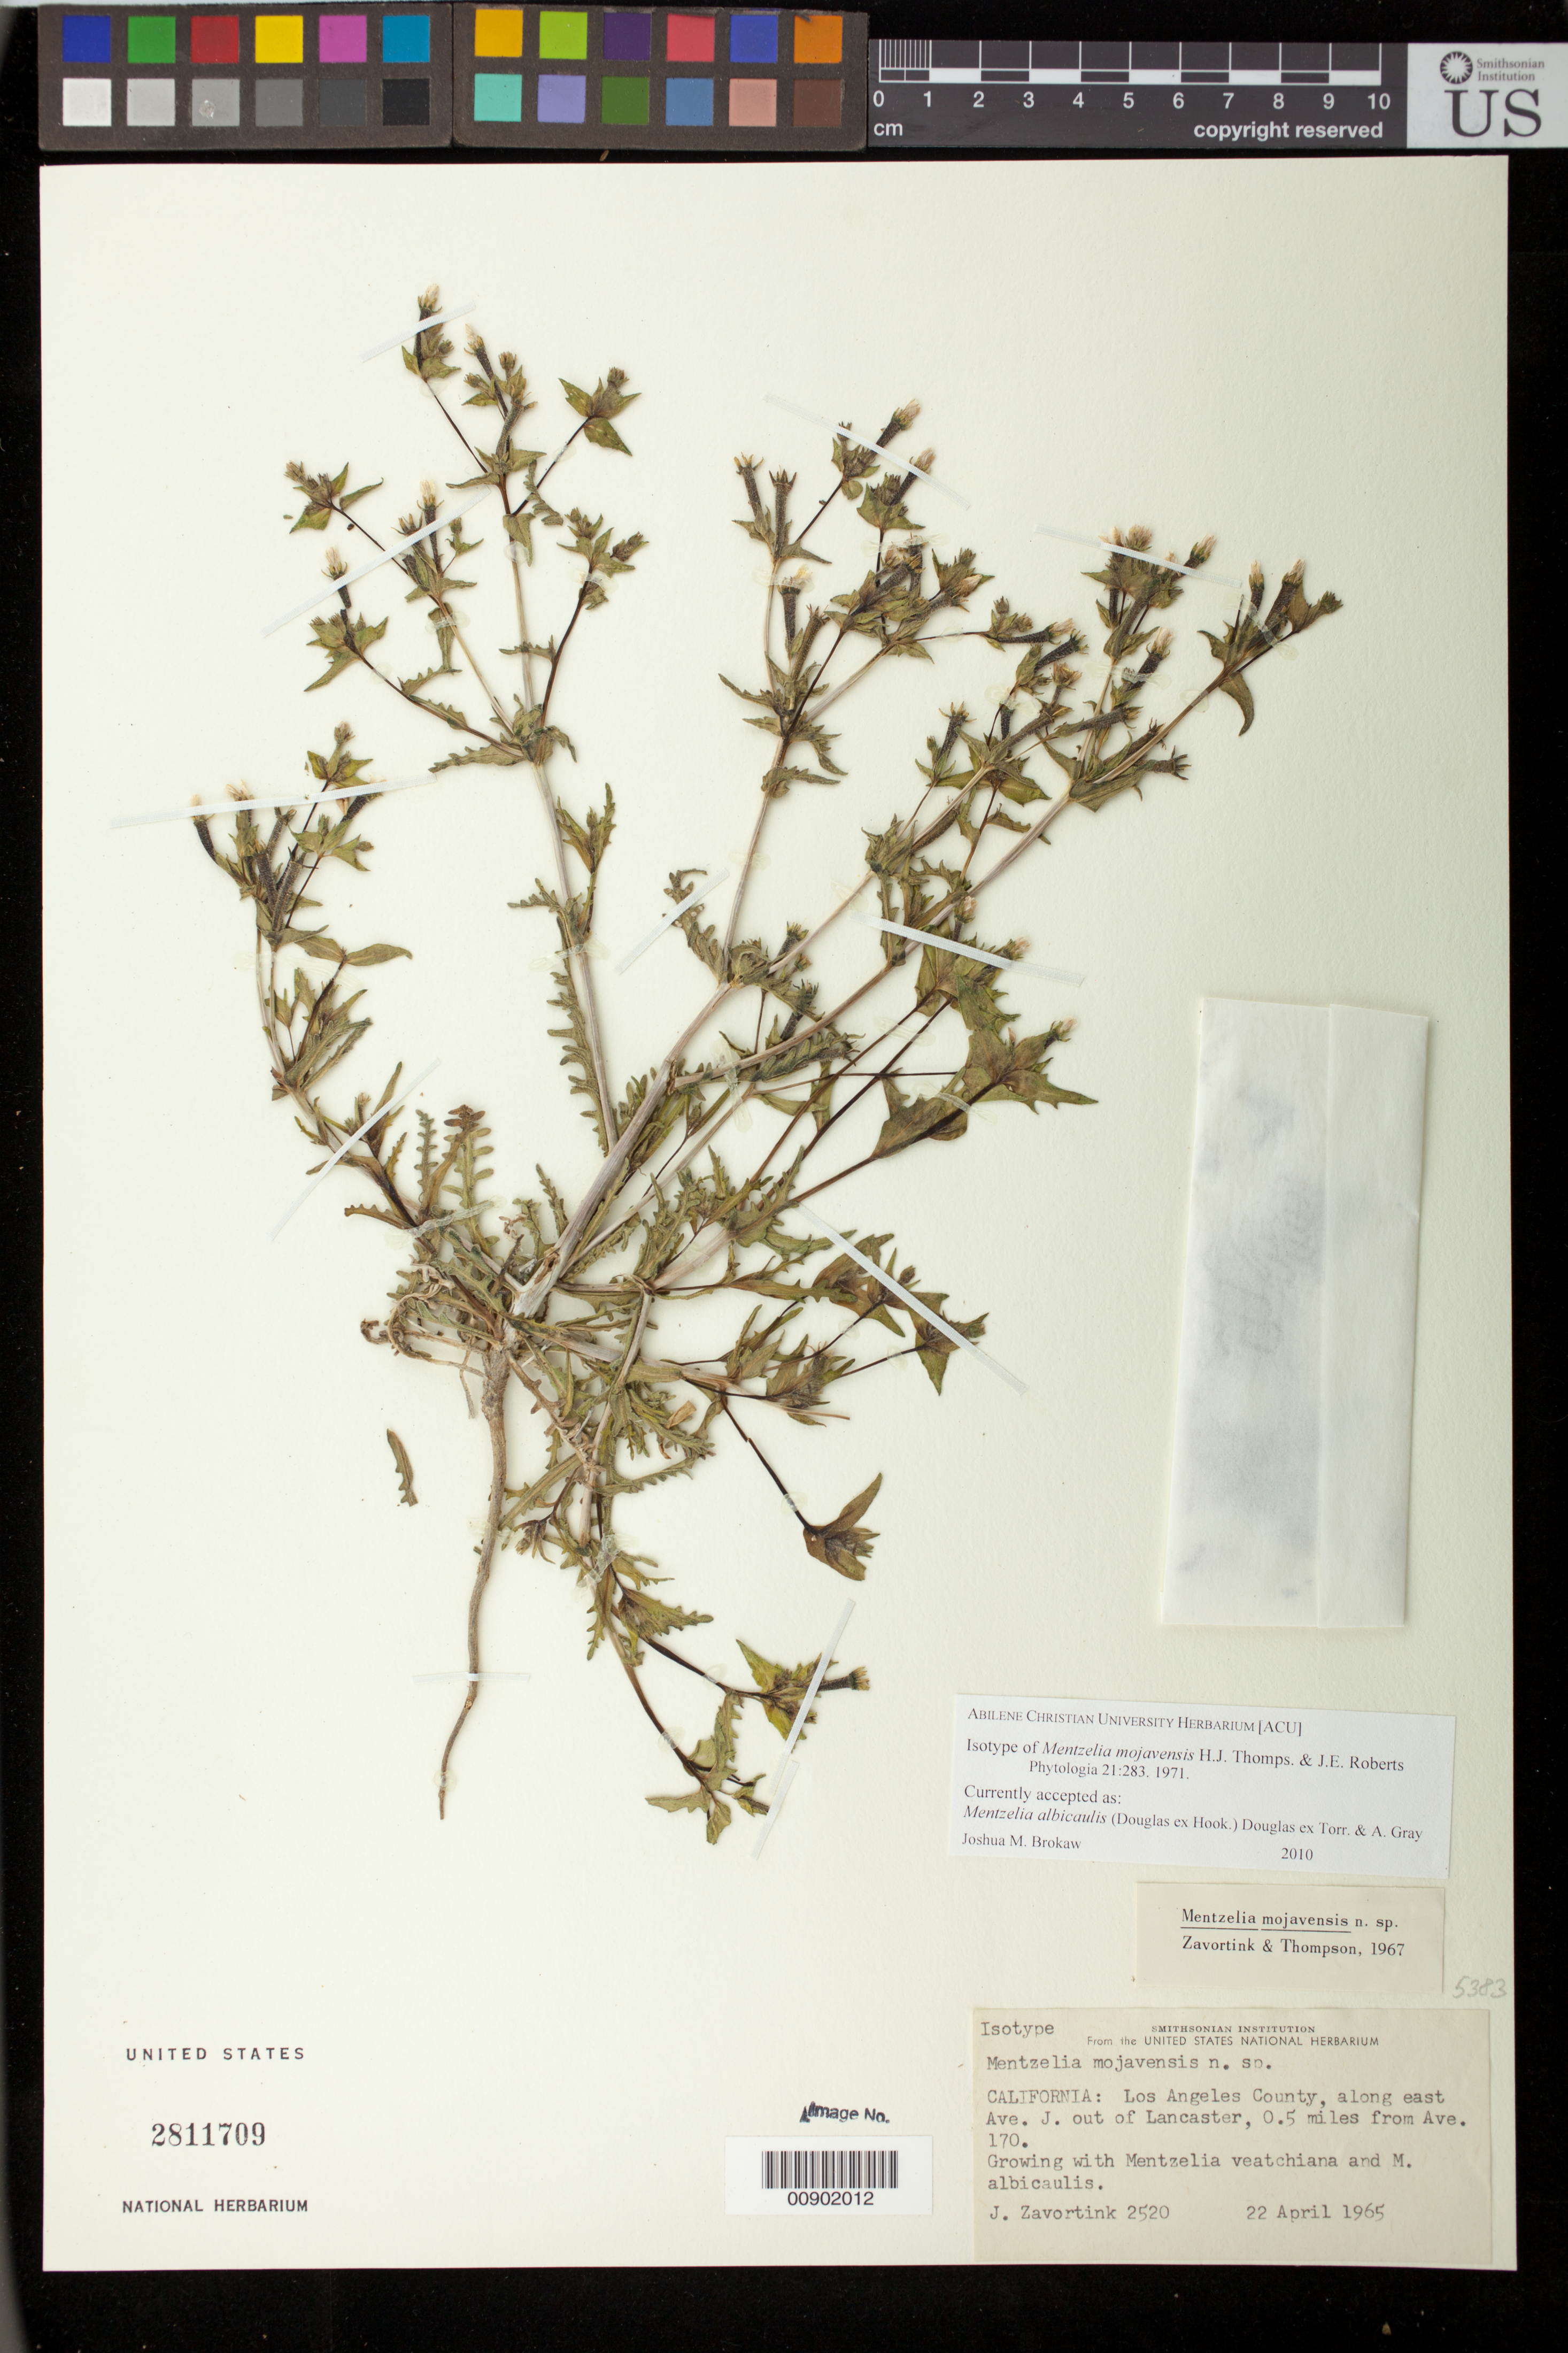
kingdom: Plantae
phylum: Tracheophyta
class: Magnoliopsida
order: Cornales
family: Loasaceae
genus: Mentzelia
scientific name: Mentzelia mojavensis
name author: H.J. Thomps. & J.E. Roberts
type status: Isotype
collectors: J. E. Zavortink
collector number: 2520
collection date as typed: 22 Apr 1965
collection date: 1965-04-22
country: United States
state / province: California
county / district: Los Angeles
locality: Los Angeles County, along east Ave. J. out of Lancaster, 0.5 miles from Ave. 170.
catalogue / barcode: US 2811709